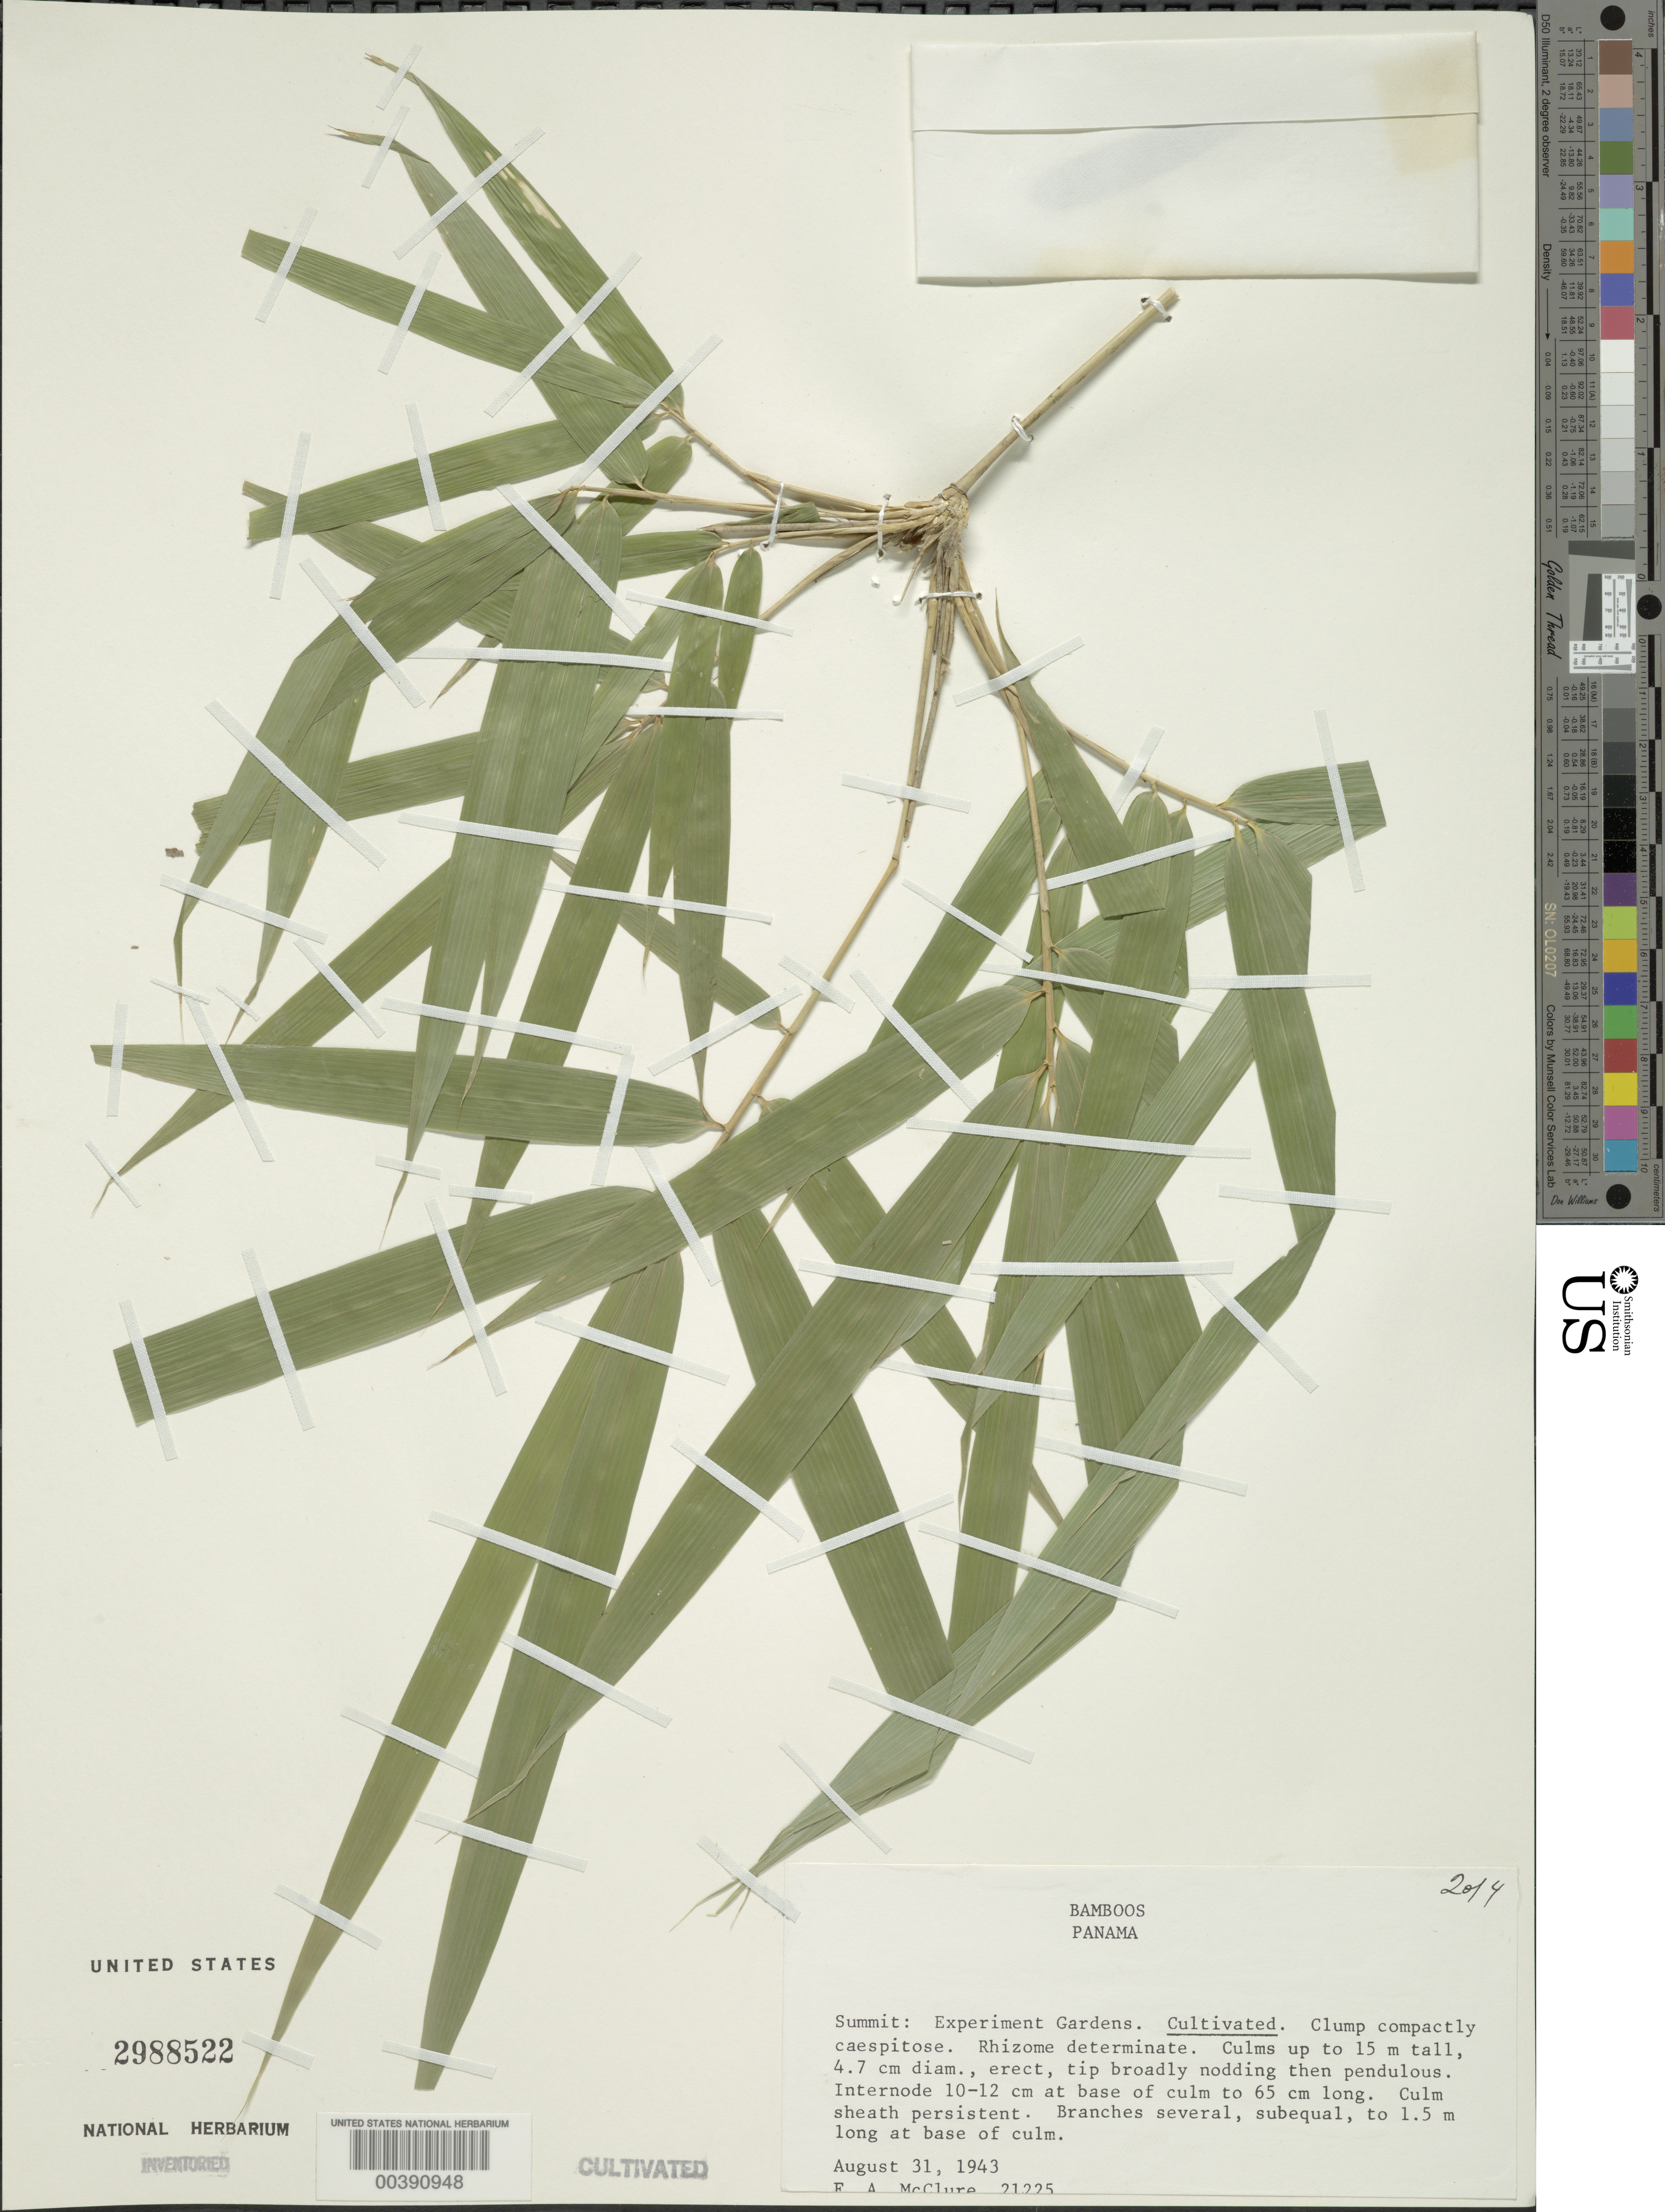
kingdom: Plantae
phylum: Tracheophyta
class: Liliopsida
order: Poales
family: Poaceae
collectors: F. A. McClure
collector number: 21225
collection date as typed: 31 Aug 1943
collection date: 1943-08-31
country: Panama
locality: Summit, Experimental Gardens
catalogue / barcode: US 2988522